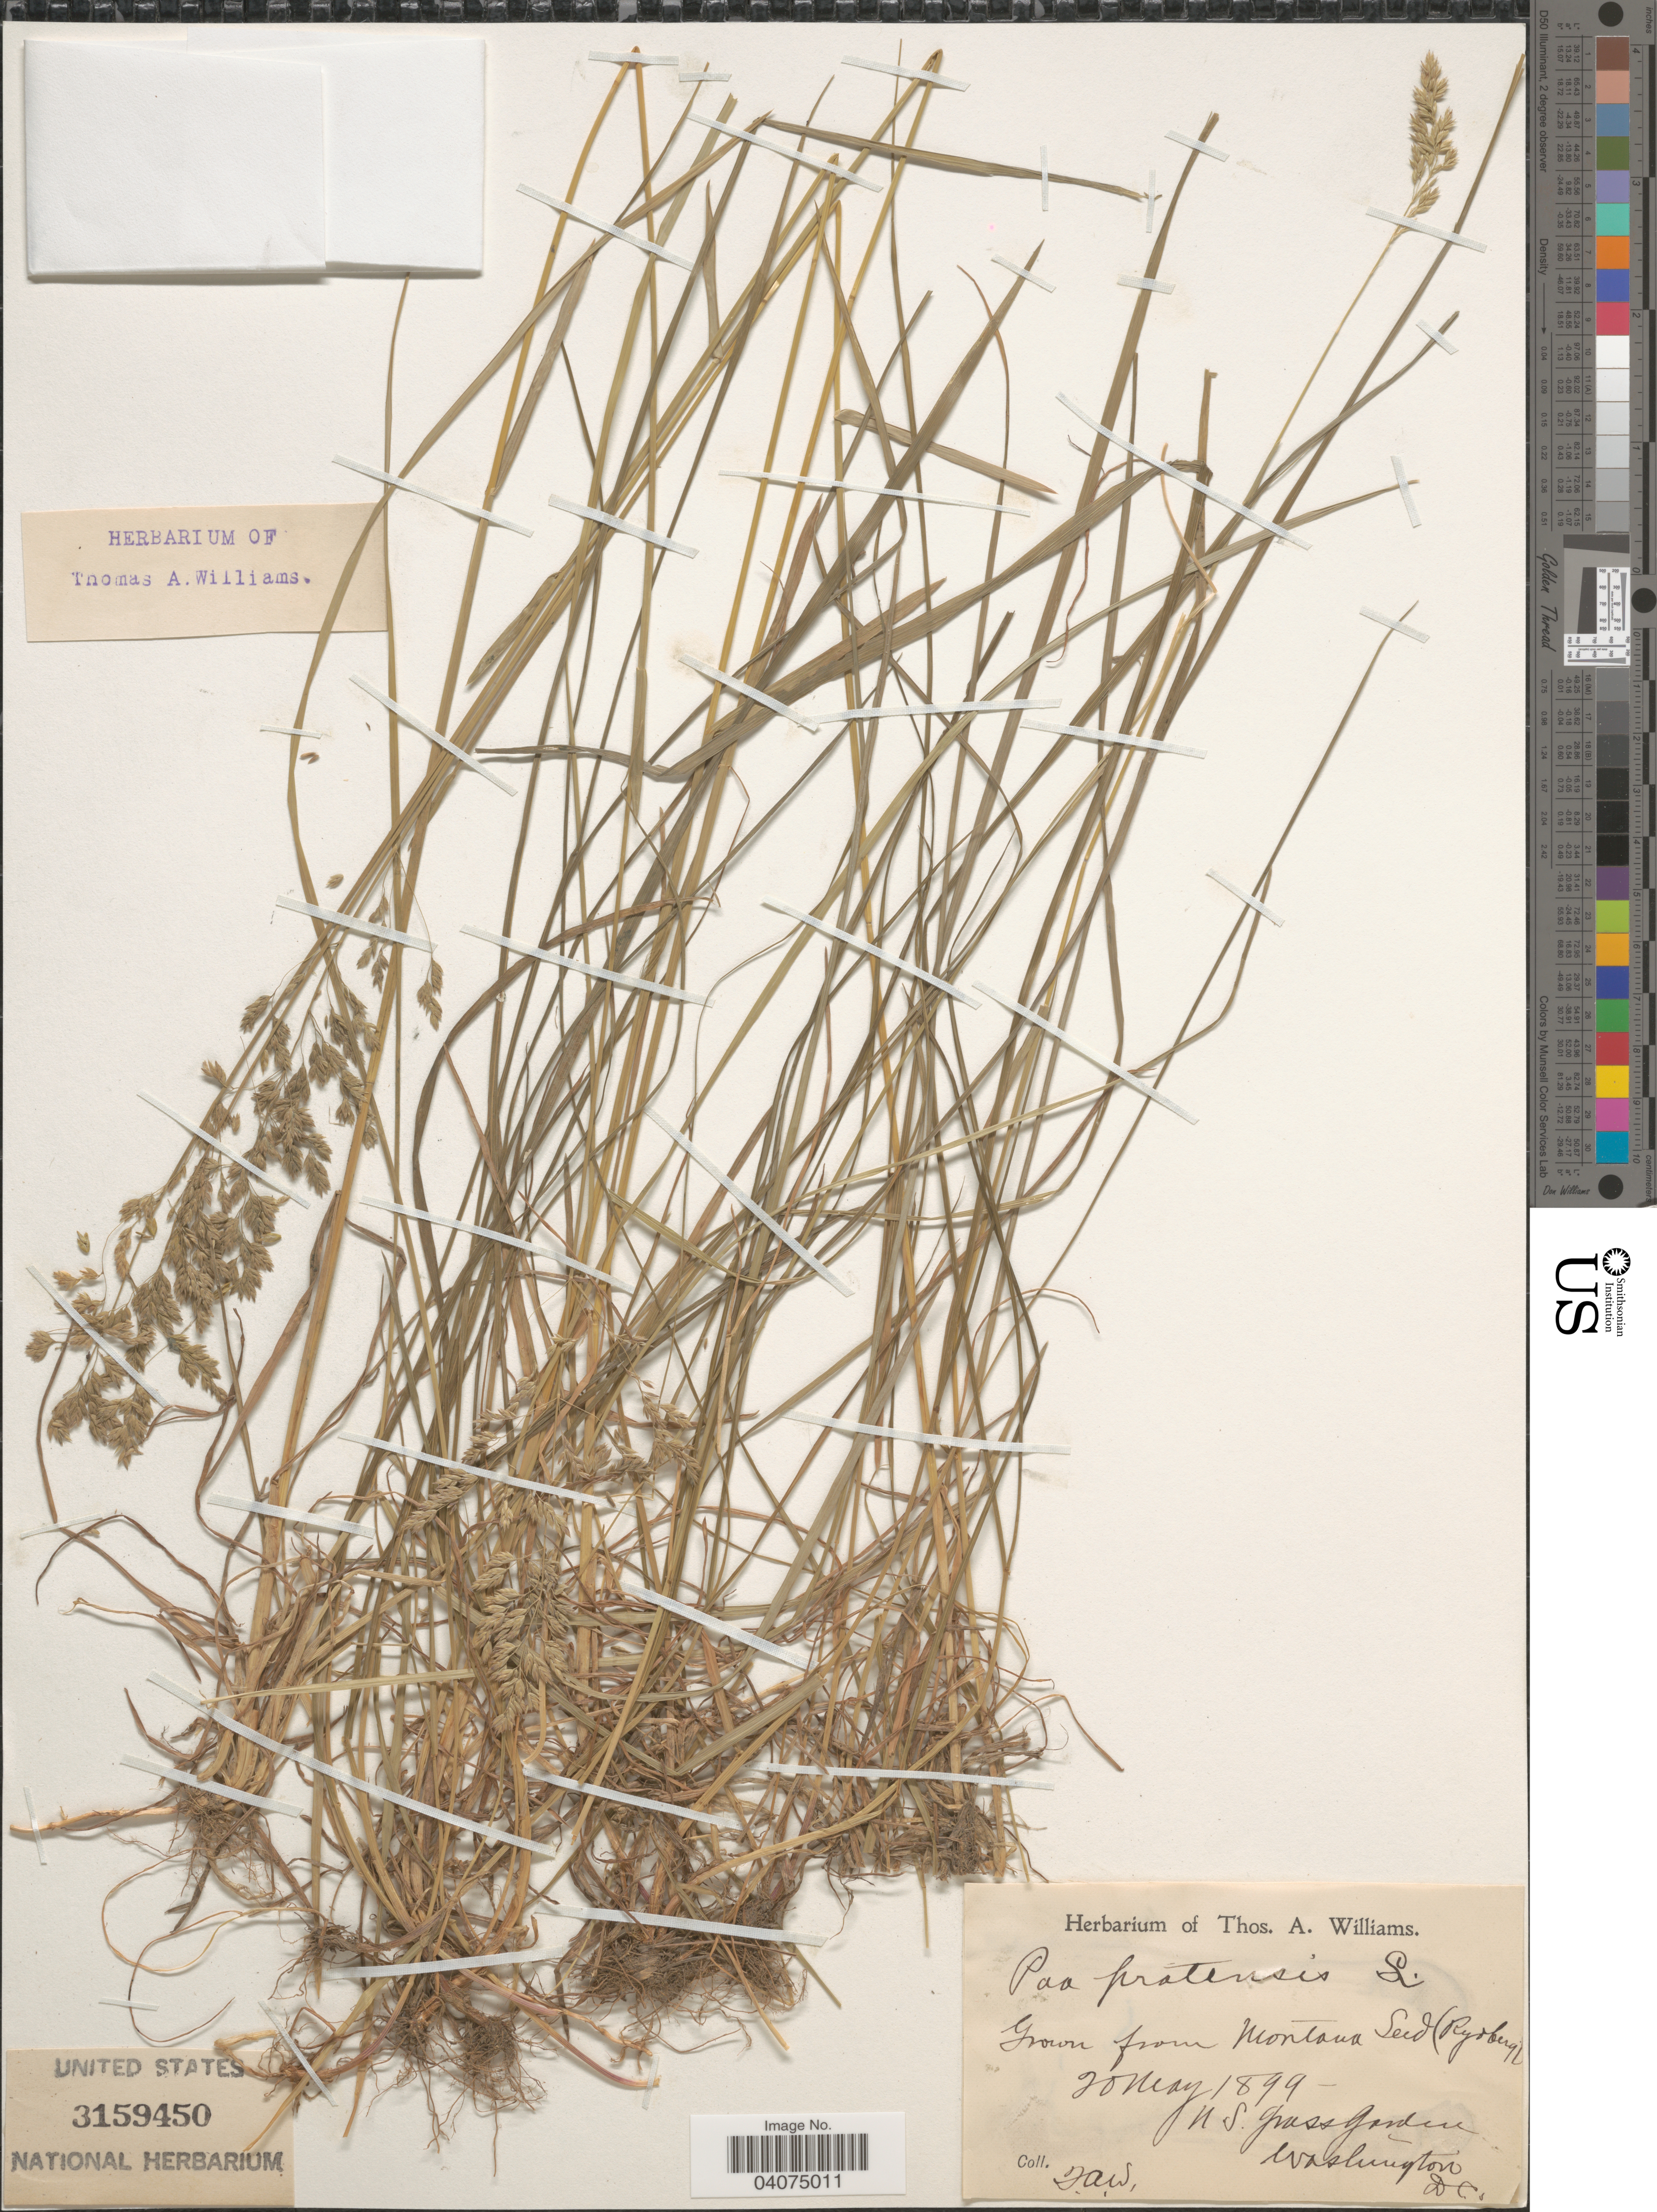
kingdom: Plantae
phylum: Tracheophyta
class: Liliopsida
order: Poales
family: Poaceae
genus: Poa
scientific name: Poa pratensis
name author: L.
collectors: T. A. Williams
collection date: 1899-05-20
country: United States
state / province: District of Columbia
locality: U. S. Grass Garden, Washington DC.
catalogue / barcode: US 3159450